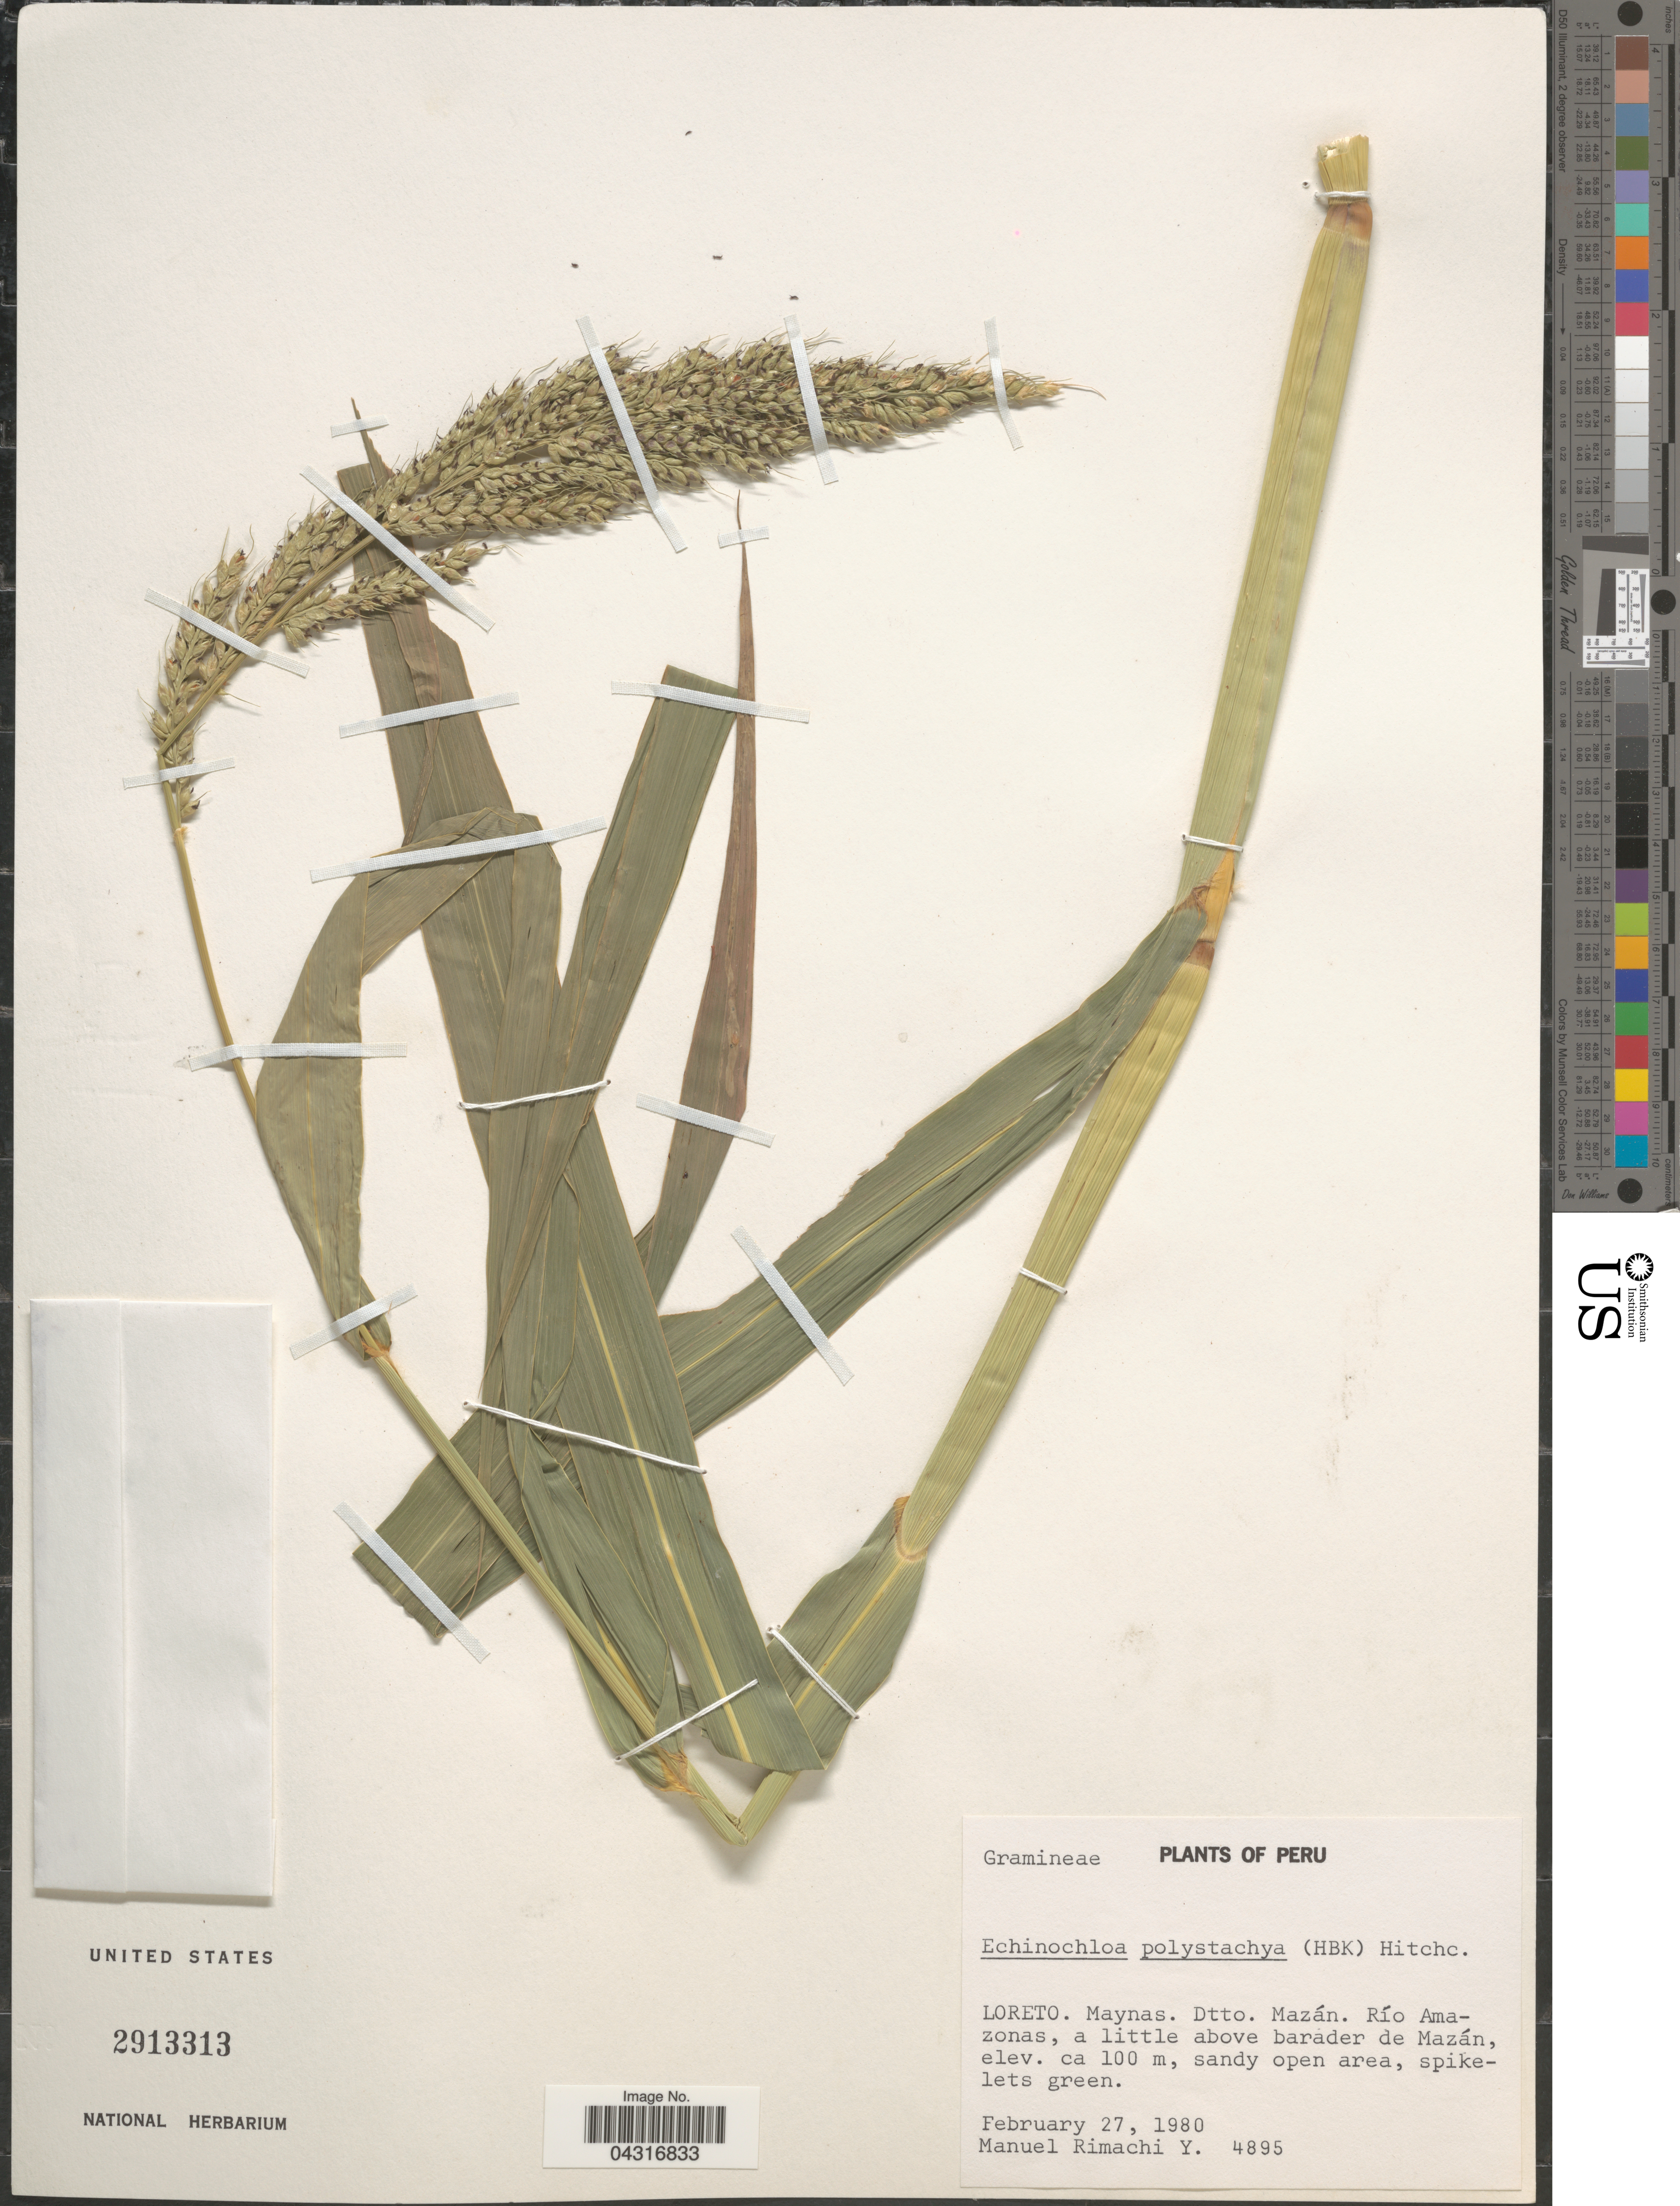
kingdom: Plantae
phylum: Tracheophyta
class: Liliopsida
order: Poales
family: Poaceae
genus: Echinochloa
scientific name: Echinochloa polystachya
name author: (Kunth) Hitchc.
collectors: M. Rimachi Y.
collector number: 4895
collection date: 1980-02-27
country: Peru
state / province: Loreto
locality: Maynas. Dtto. Mazán. Río Amazonas, a little above barader de Mazán, sandy open area.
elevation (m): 100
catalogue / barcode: US 2913313